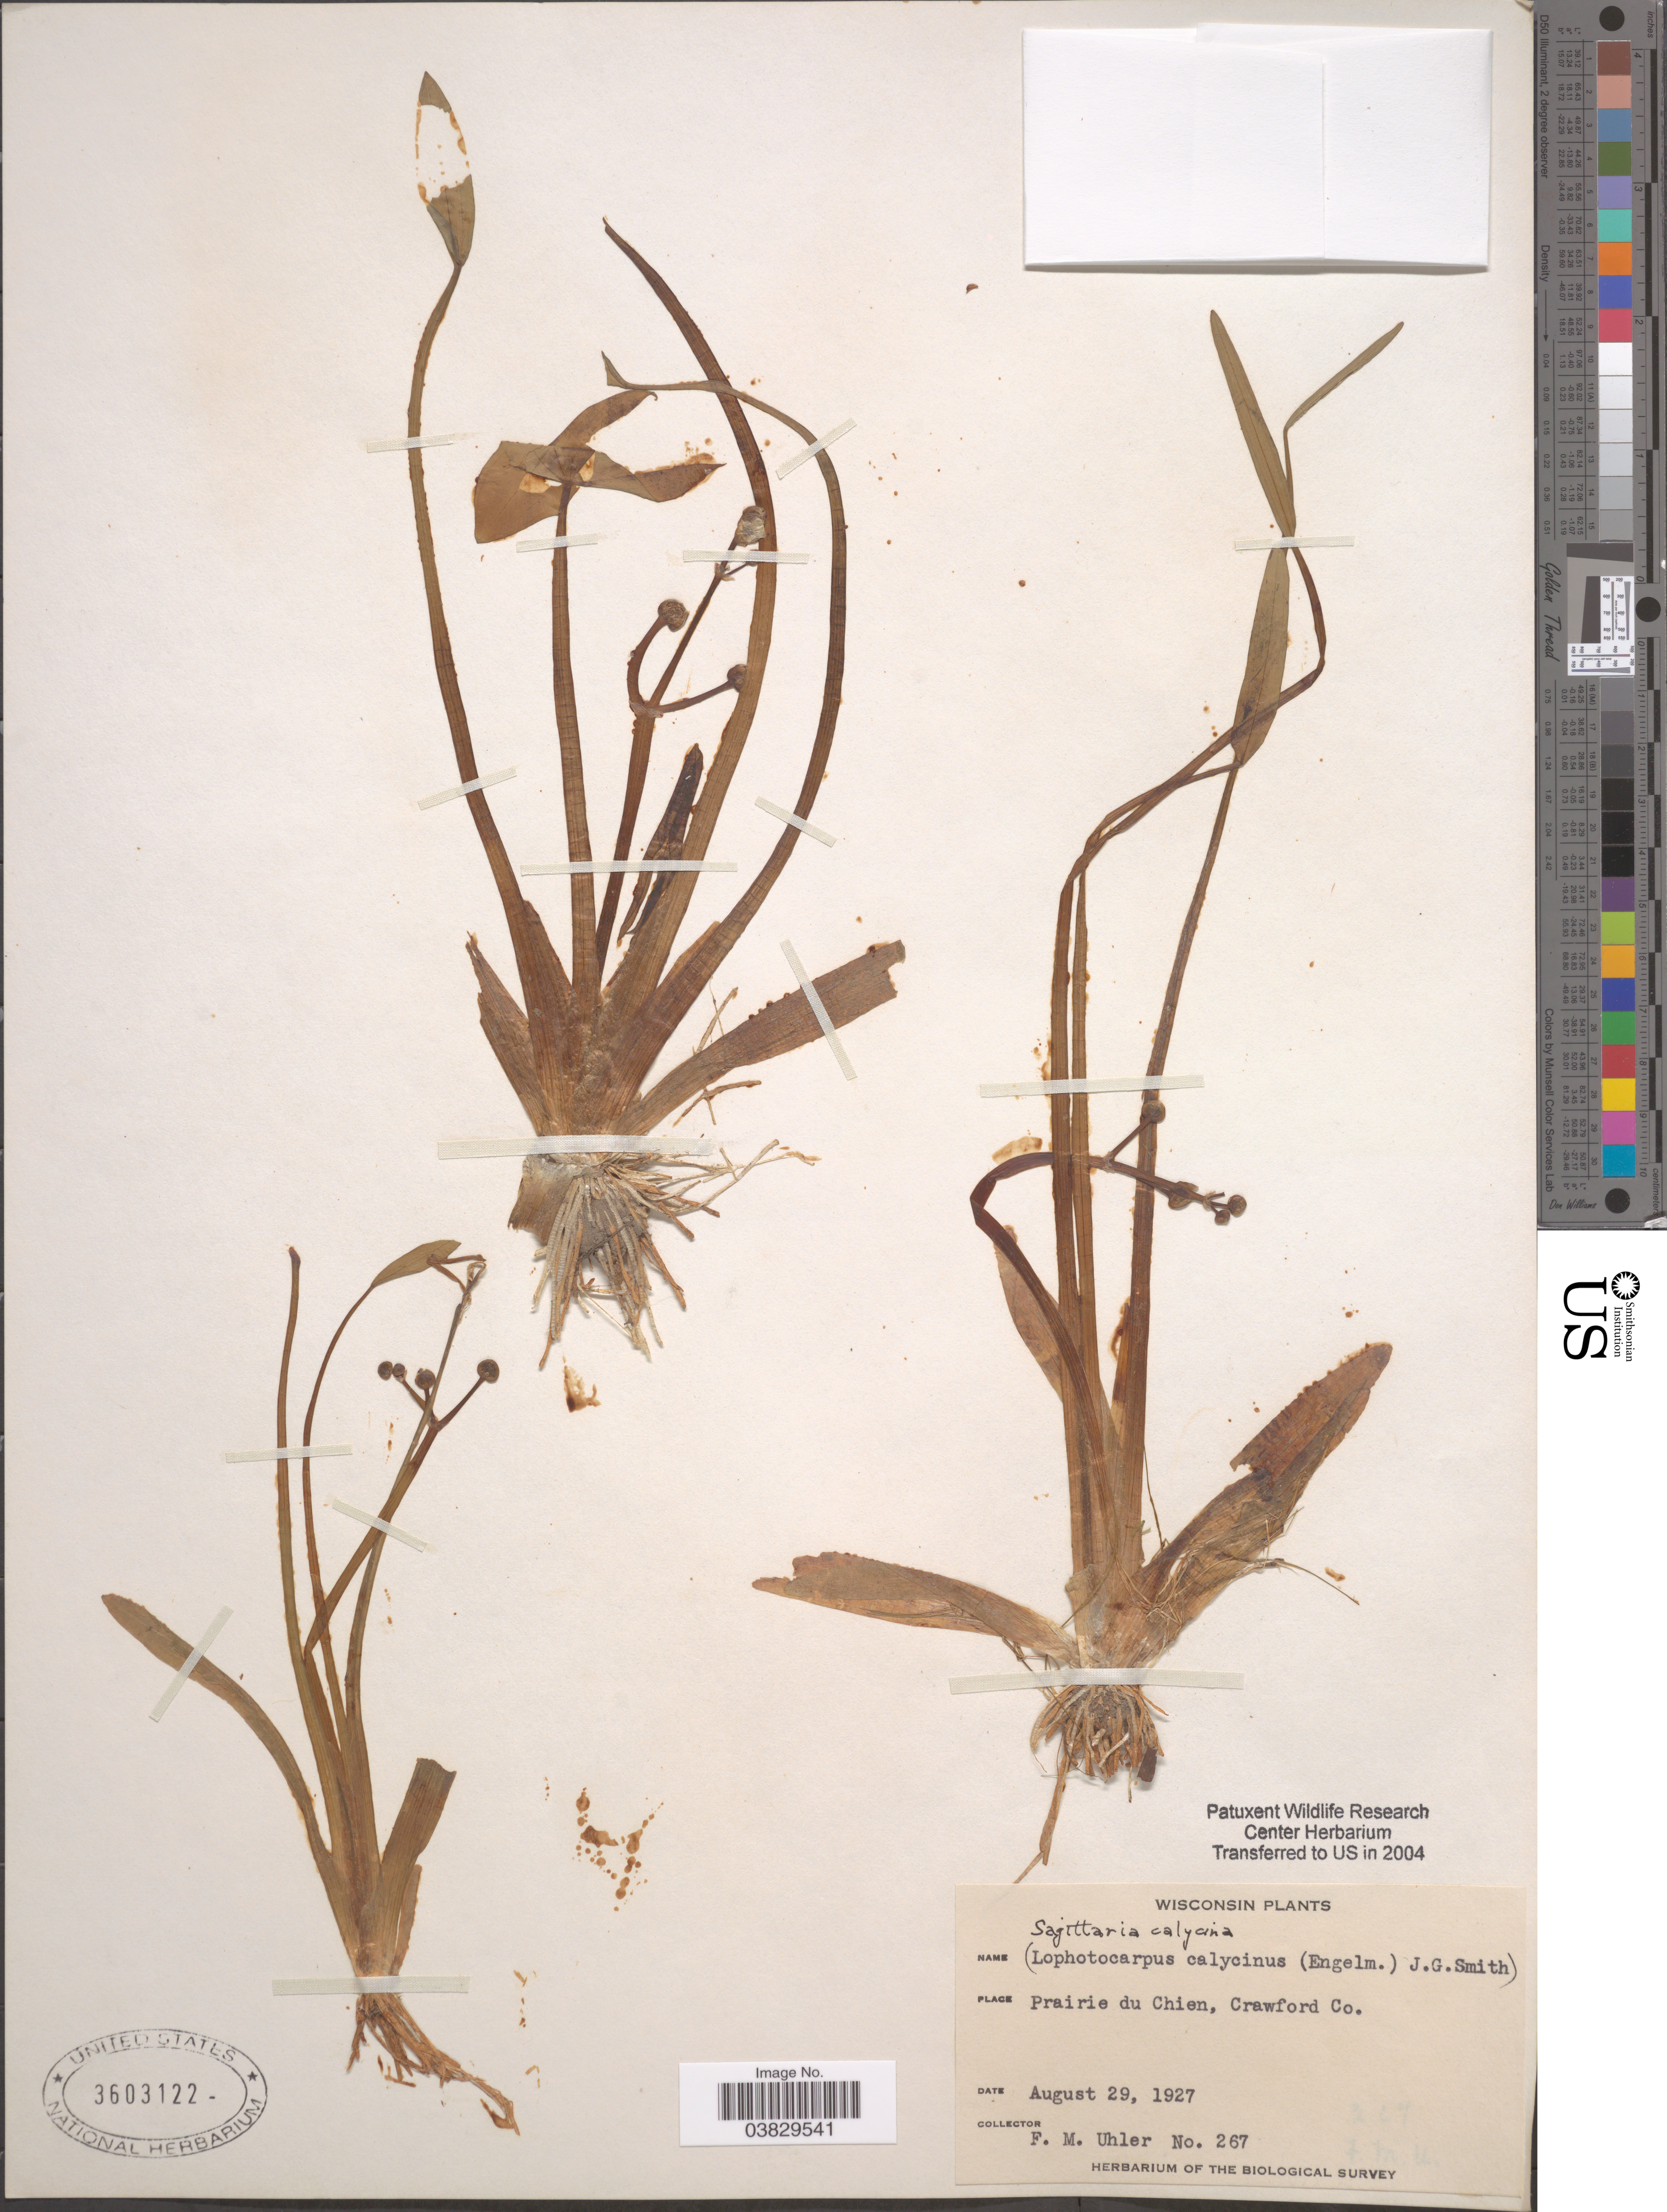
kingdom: Plantae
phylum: Tracheophyta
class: Liliopsida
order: Alismatales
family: Alismataceae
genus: Sagittaria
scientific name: Sagittaria calycina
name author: Engelm.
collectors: F. M. Uhler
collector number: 267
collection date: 1927-08-29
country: United States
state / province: Wisconsin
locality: Prairie du Chien, Crawford Co.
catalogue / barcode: US 3603122